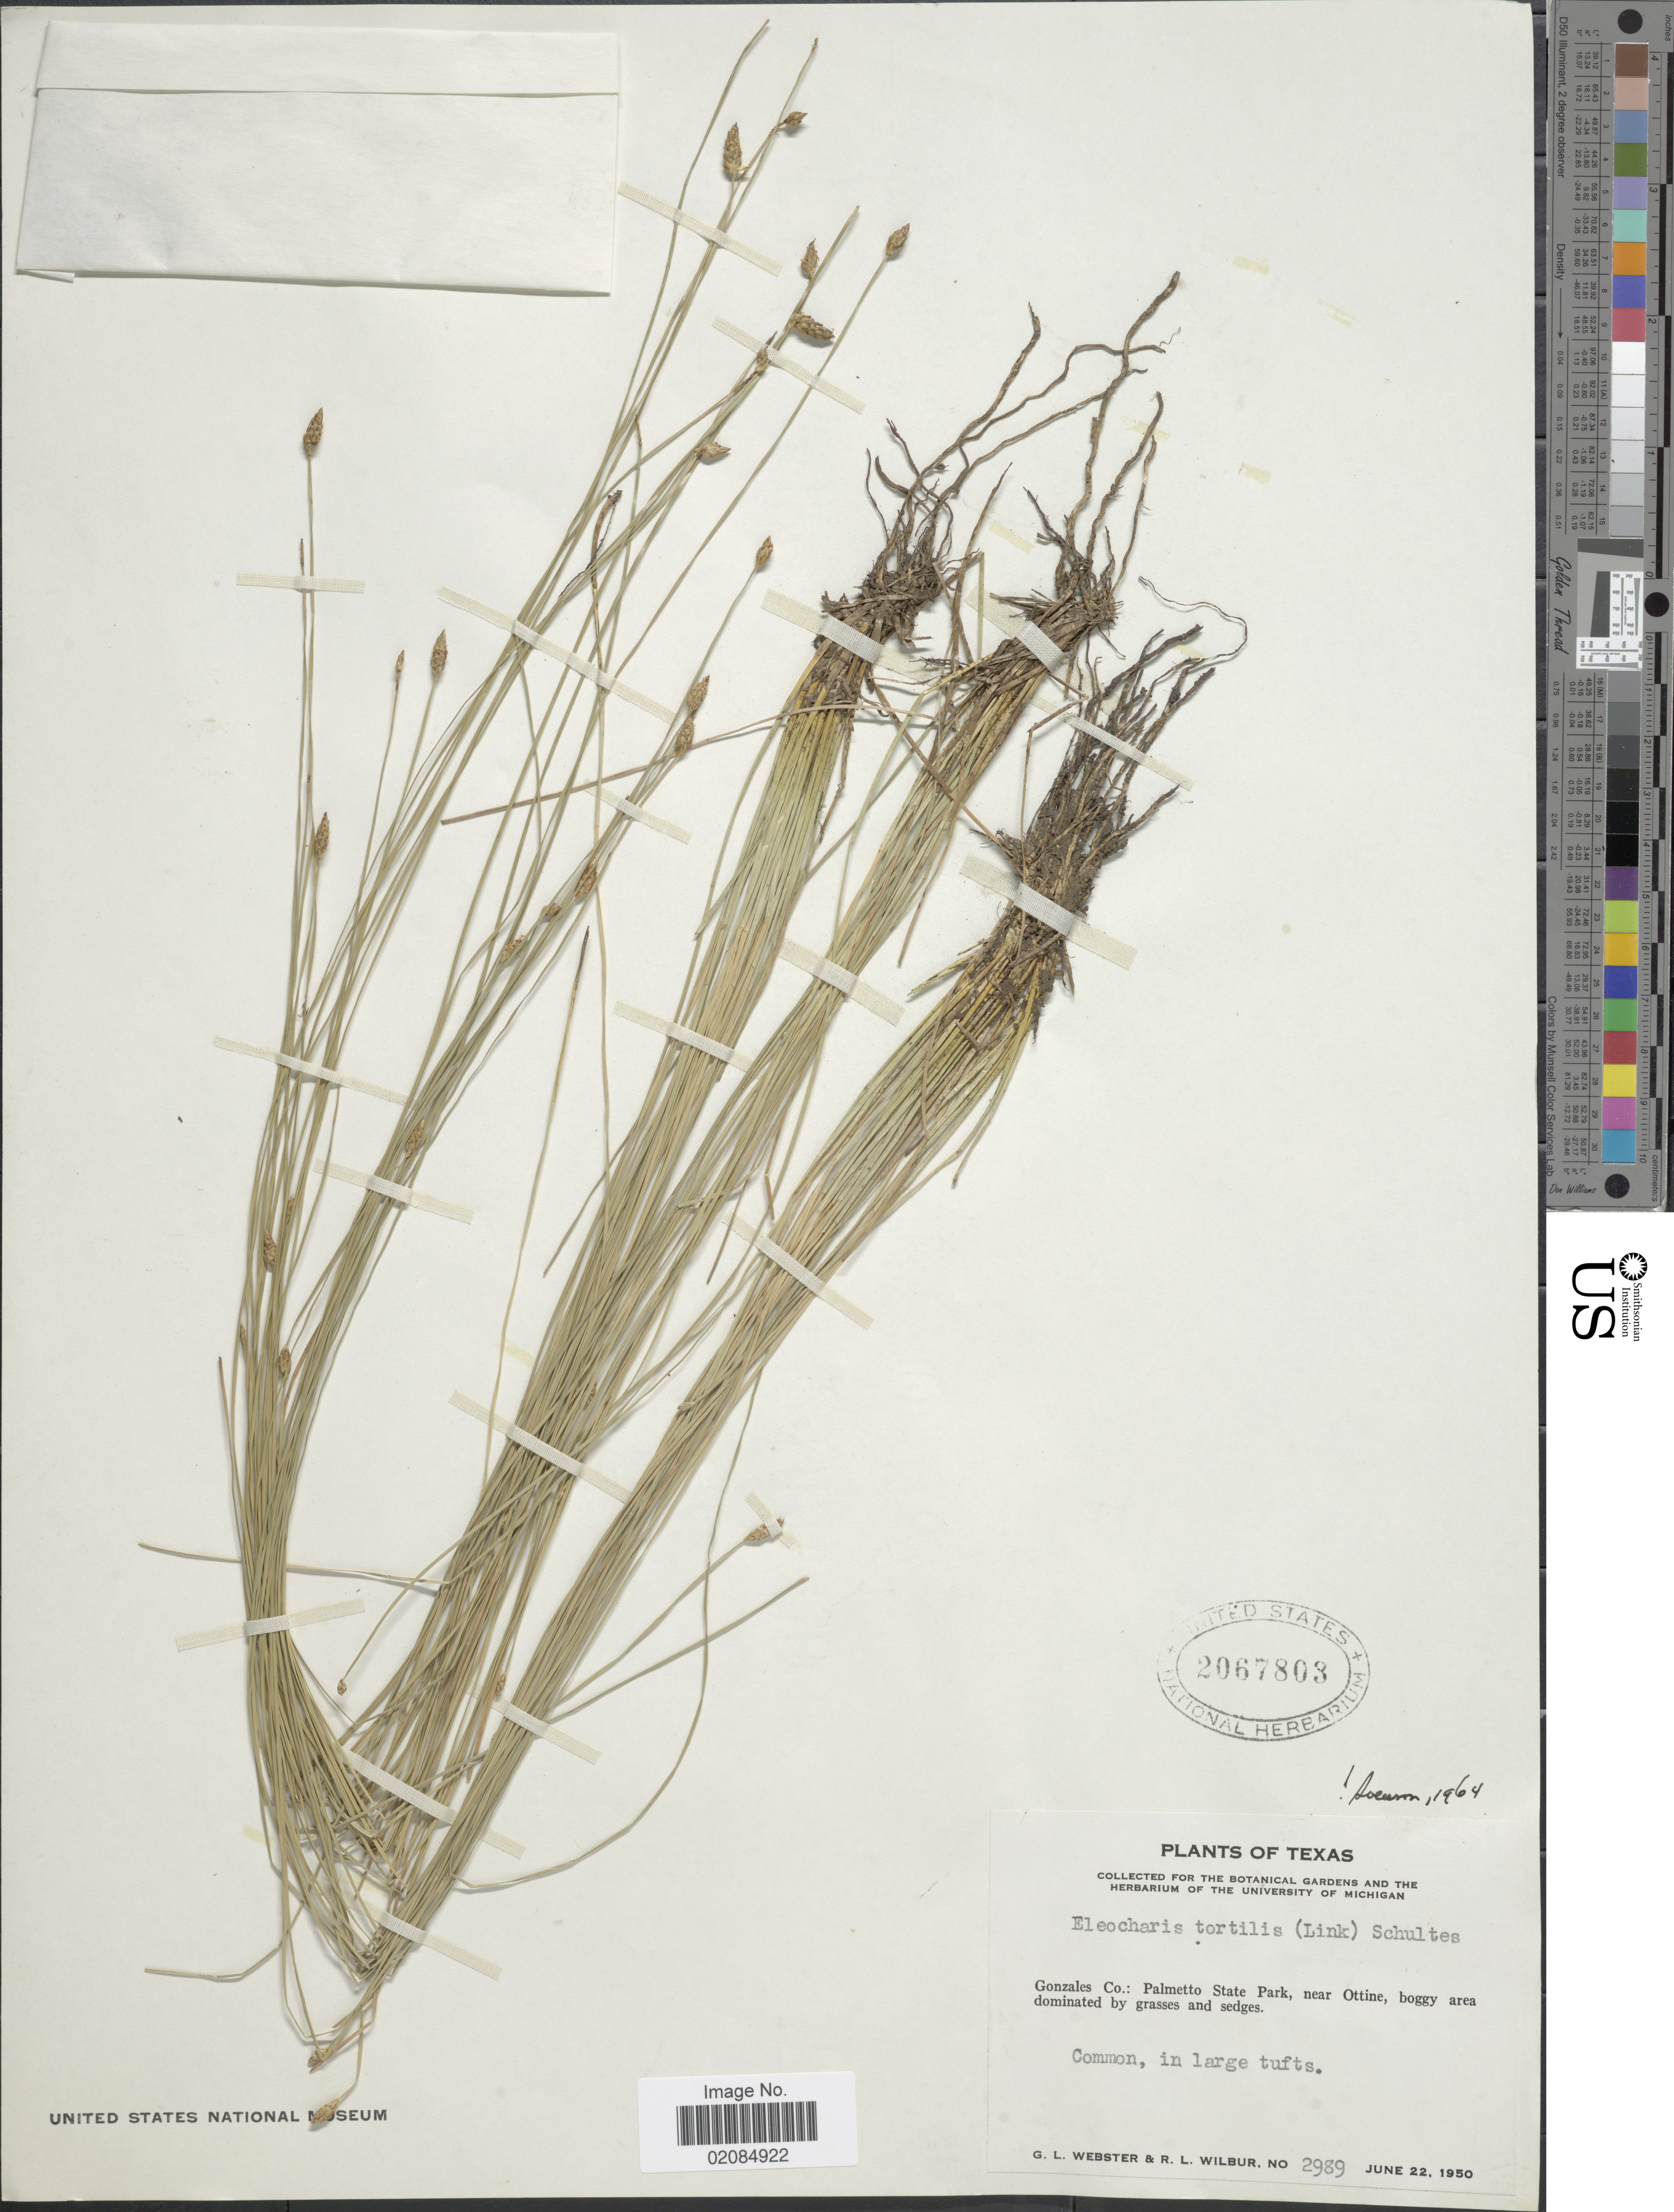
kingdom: Plantae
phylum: Tracheophyta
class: Liliopsida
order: Poales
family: Cyperaceae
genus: Eleocharis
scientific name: Eleocharis tortilis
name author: (Link) Schult.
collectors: G. L. Webster & R. L. Wilbur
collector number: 2989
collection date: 1950-06-22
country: United States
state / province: Texas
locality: Gonzales Co.: Palmetto State Park, near Ottine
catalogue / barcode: US 2067803